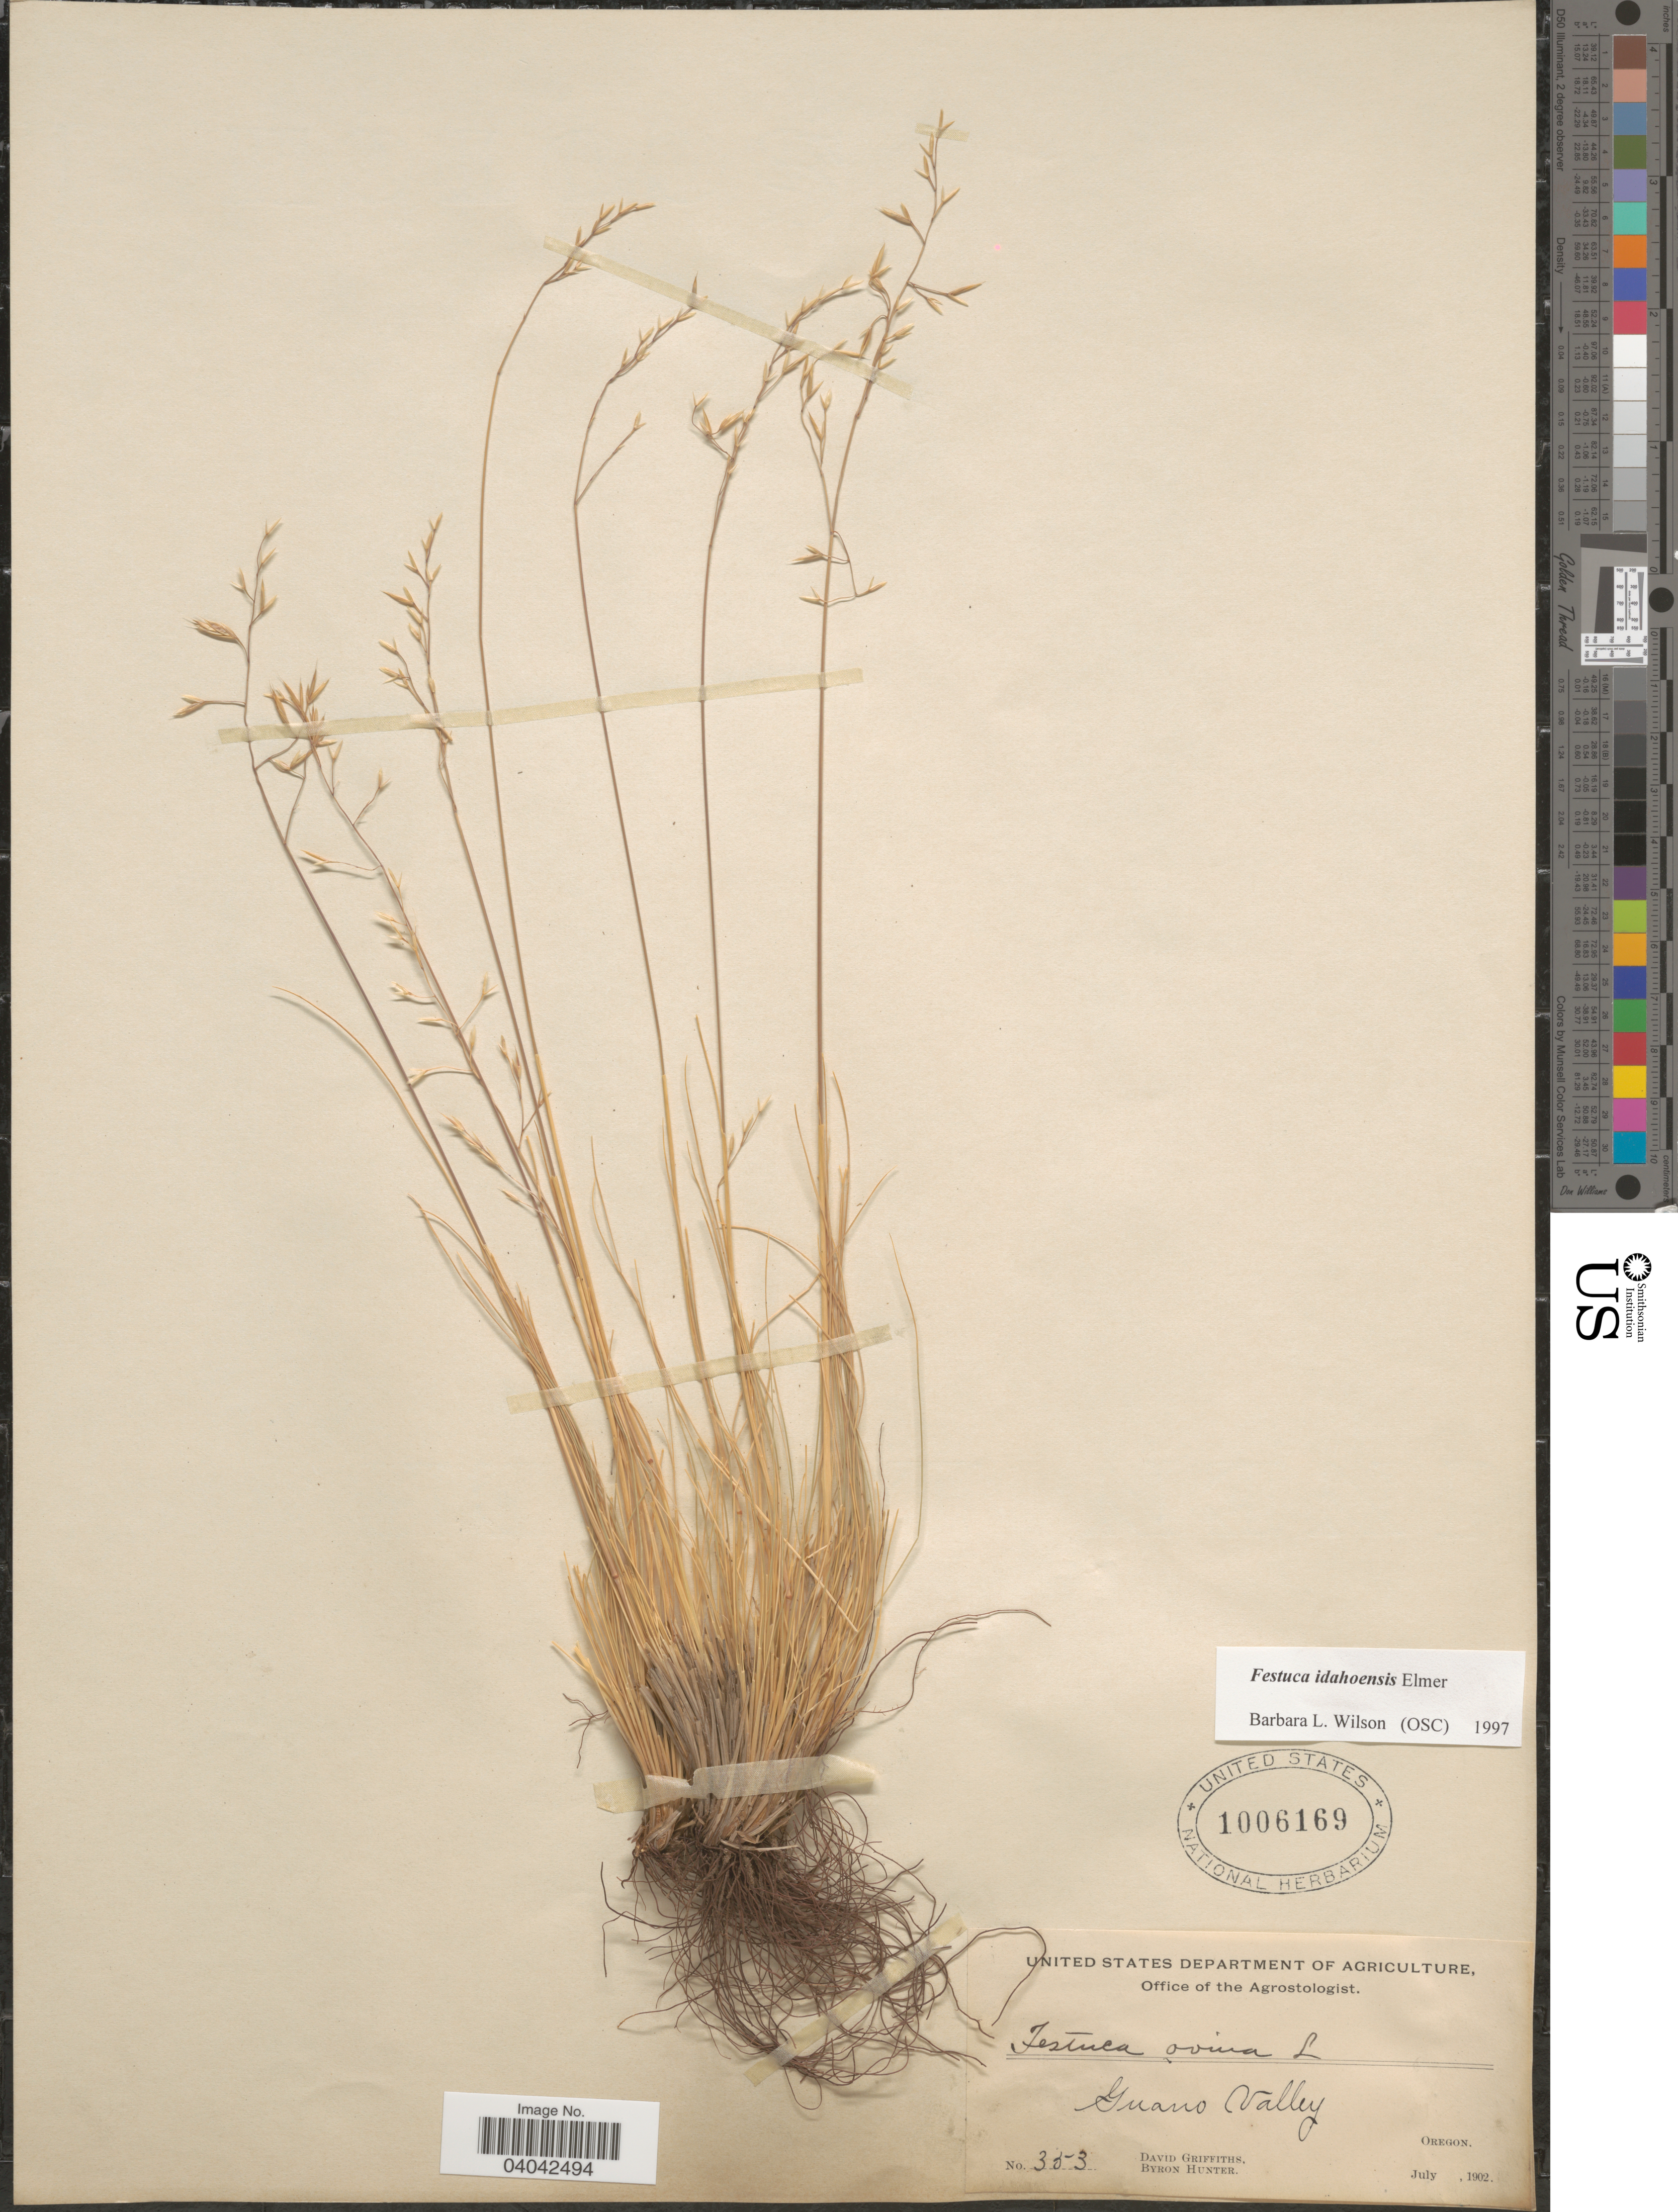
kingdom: Plantae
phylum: Tracheophyta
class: Liliopsida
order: Poales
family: Poaceae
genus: Festuca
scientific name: Festuca idahoensis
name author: Elmer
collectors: D. Griffiths & B. Hunter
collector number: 353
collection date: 1902-07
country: United States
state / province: Oregon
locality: Guano Valley.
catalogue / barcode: US 1006169